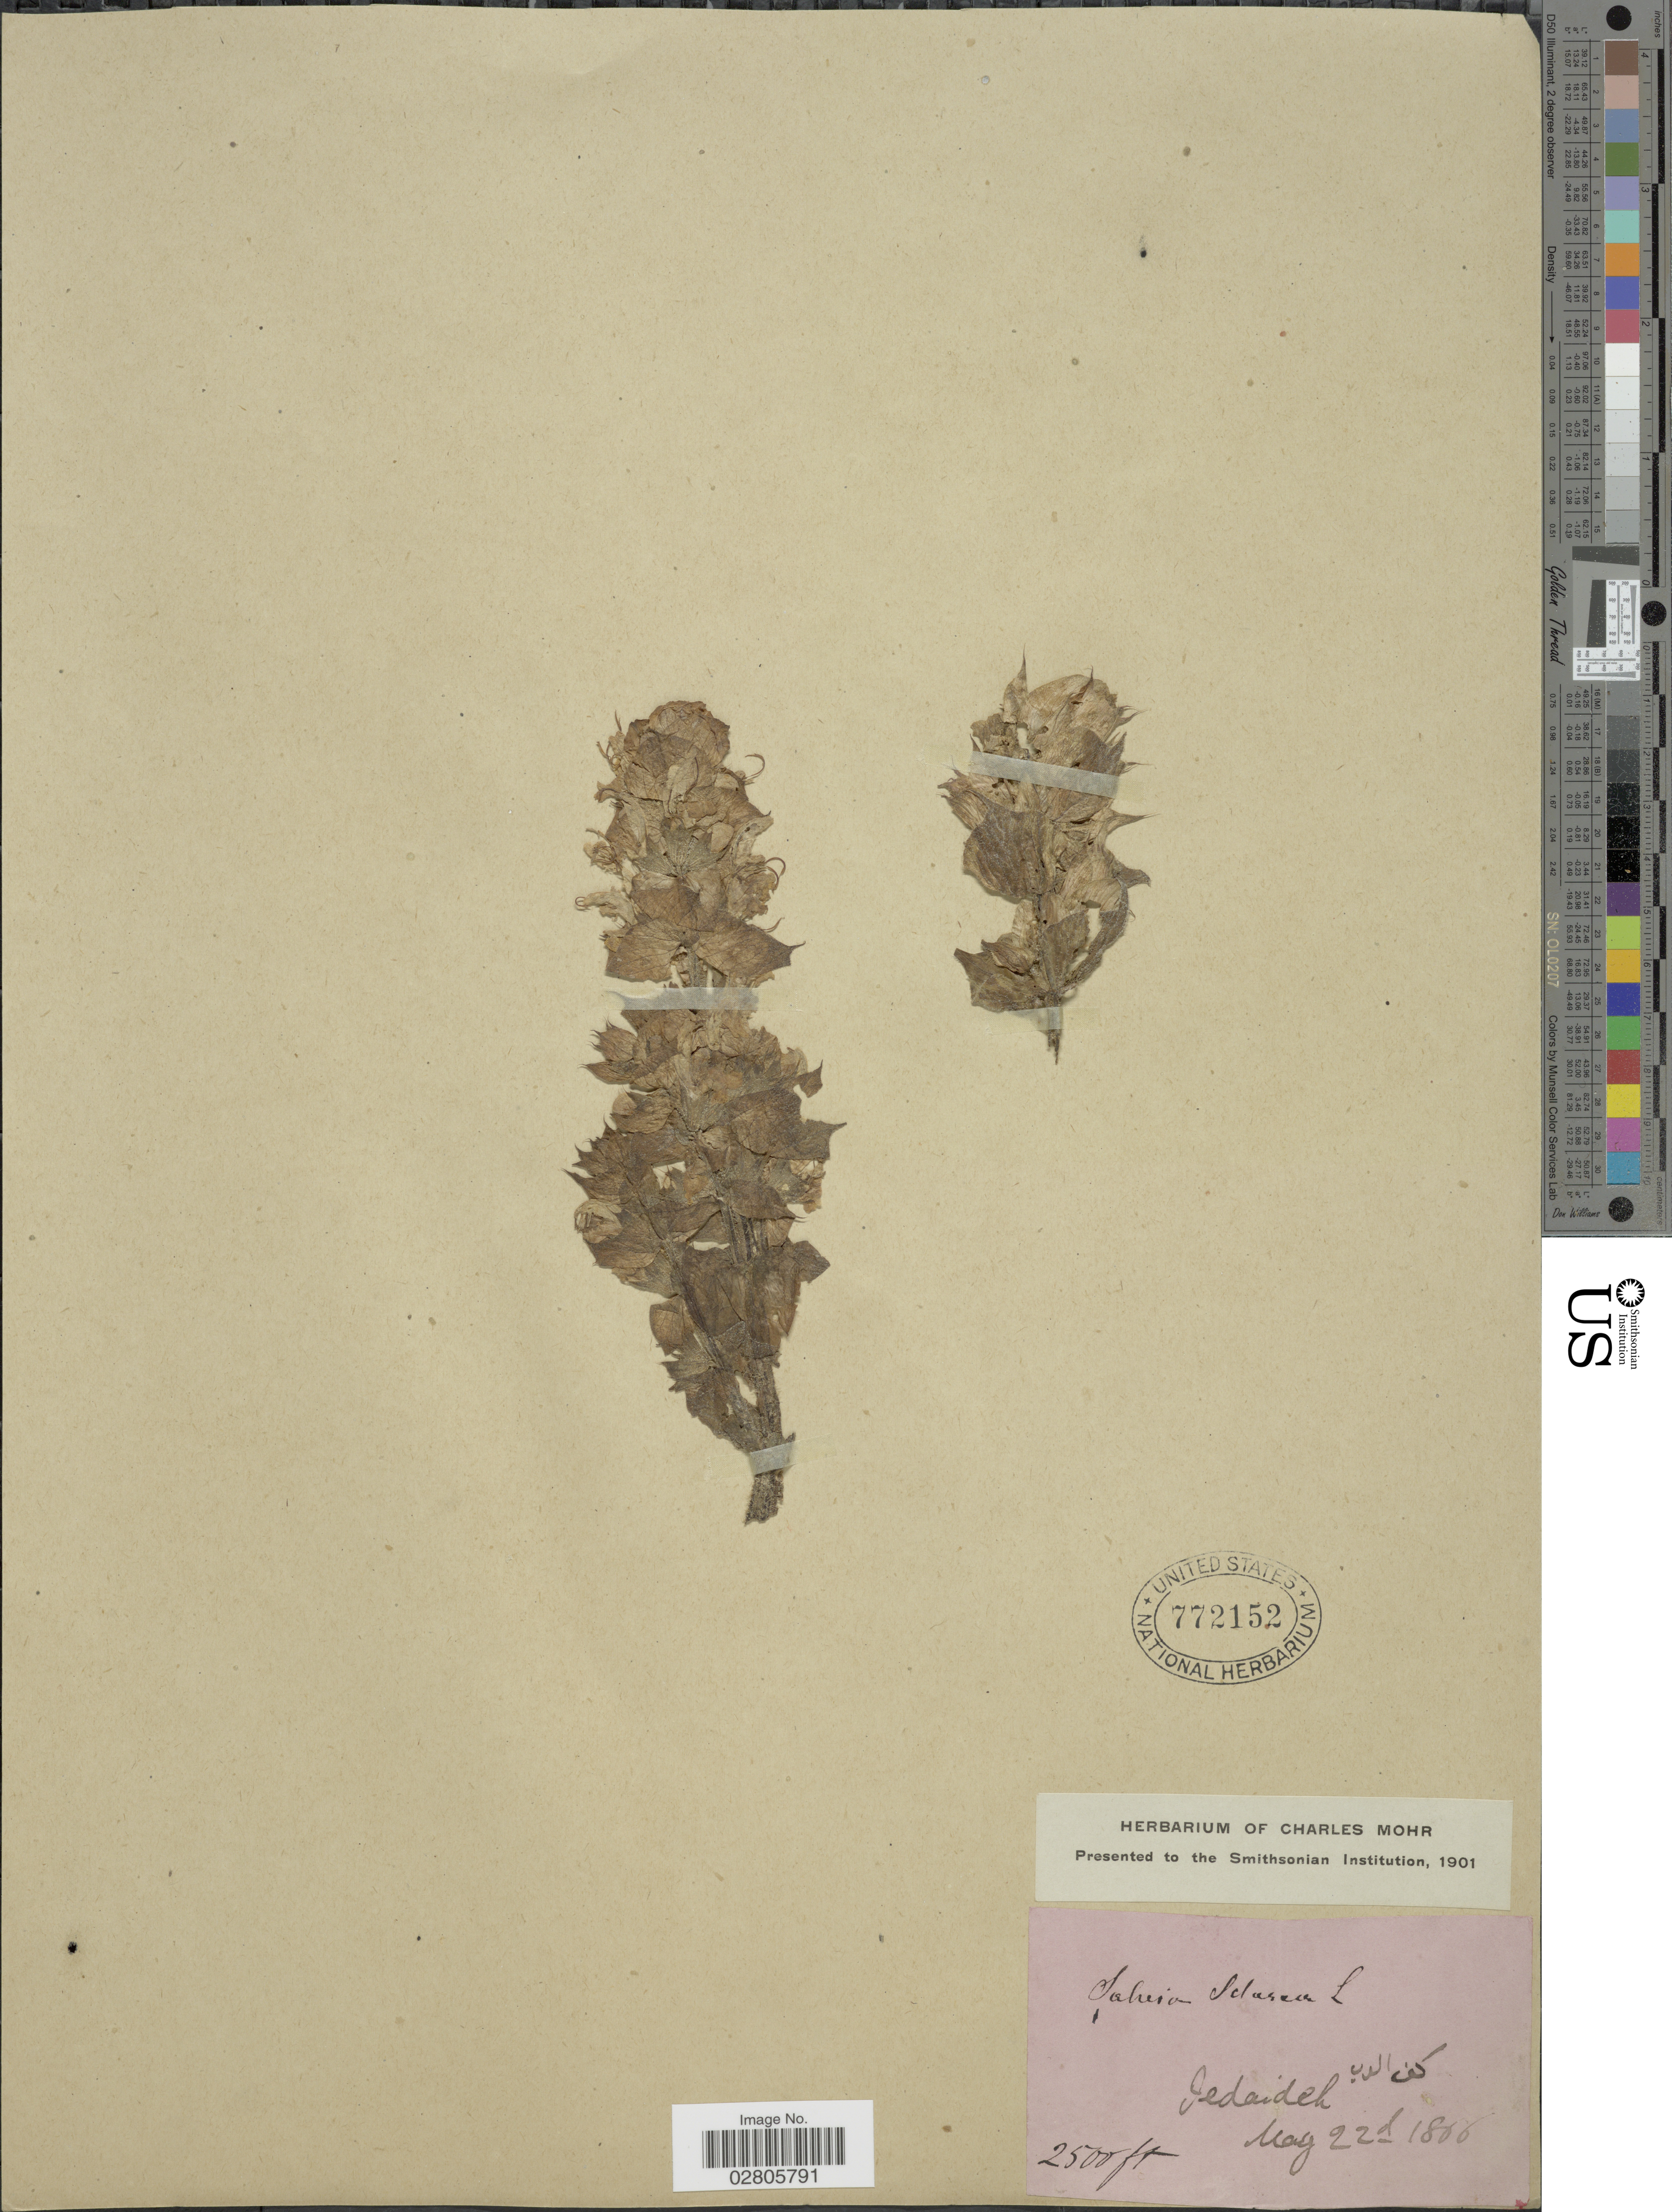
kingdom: Plantae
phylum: Tracheophyta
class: Magnoliopsida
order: Lamiales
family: Lamiaceae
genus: Salvia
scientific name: Salvia sclarea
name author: L.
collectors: ex herb. Charles Mohr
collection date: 1866-05-22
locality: Jedaideh [interpreted]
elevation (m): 762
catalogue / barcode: US 772152